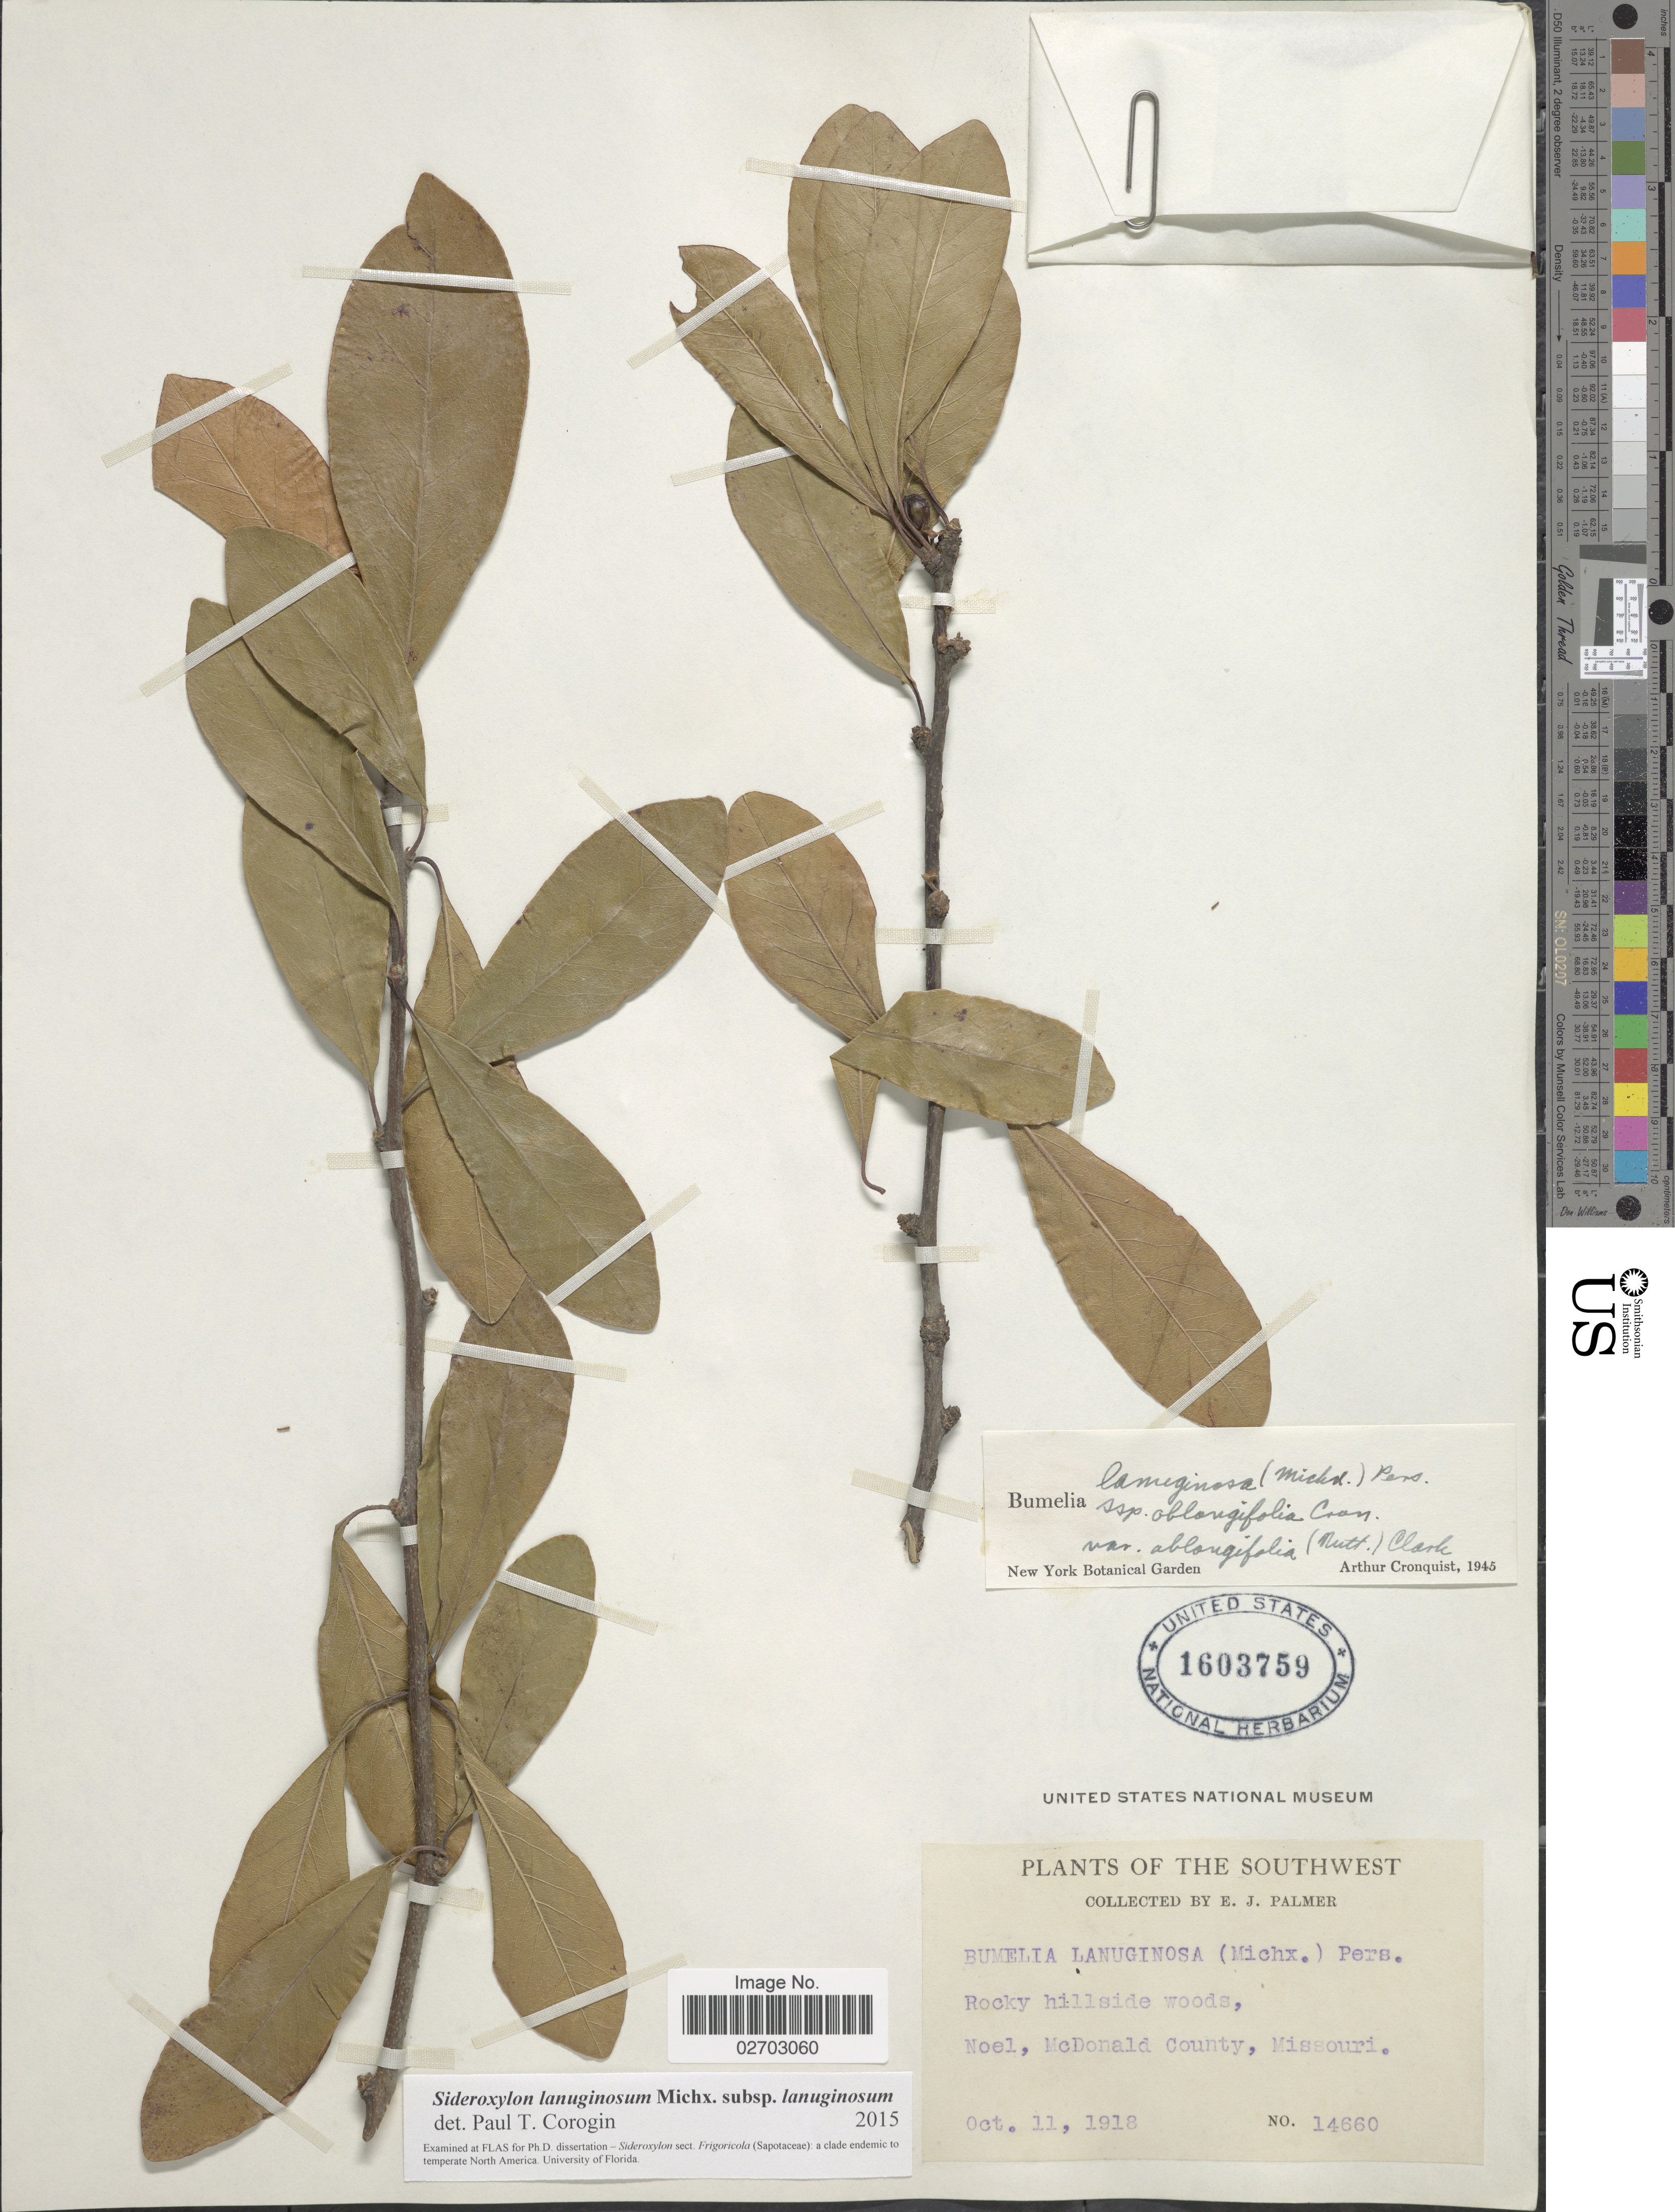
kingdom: Plantae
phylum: Tracheophyta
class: Magnoliopsida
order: Ericales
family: Sapotaceae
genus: Sideroxylon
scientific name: Sideroxylon lanuginosum subsp. lanuginosum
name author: Michx.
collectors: E. J. Palmer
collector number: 14660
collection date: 1918-10-11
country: United States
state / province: Missouri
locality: Rocky hillside woods, Noel, McDonald County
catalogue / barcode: US 1603759